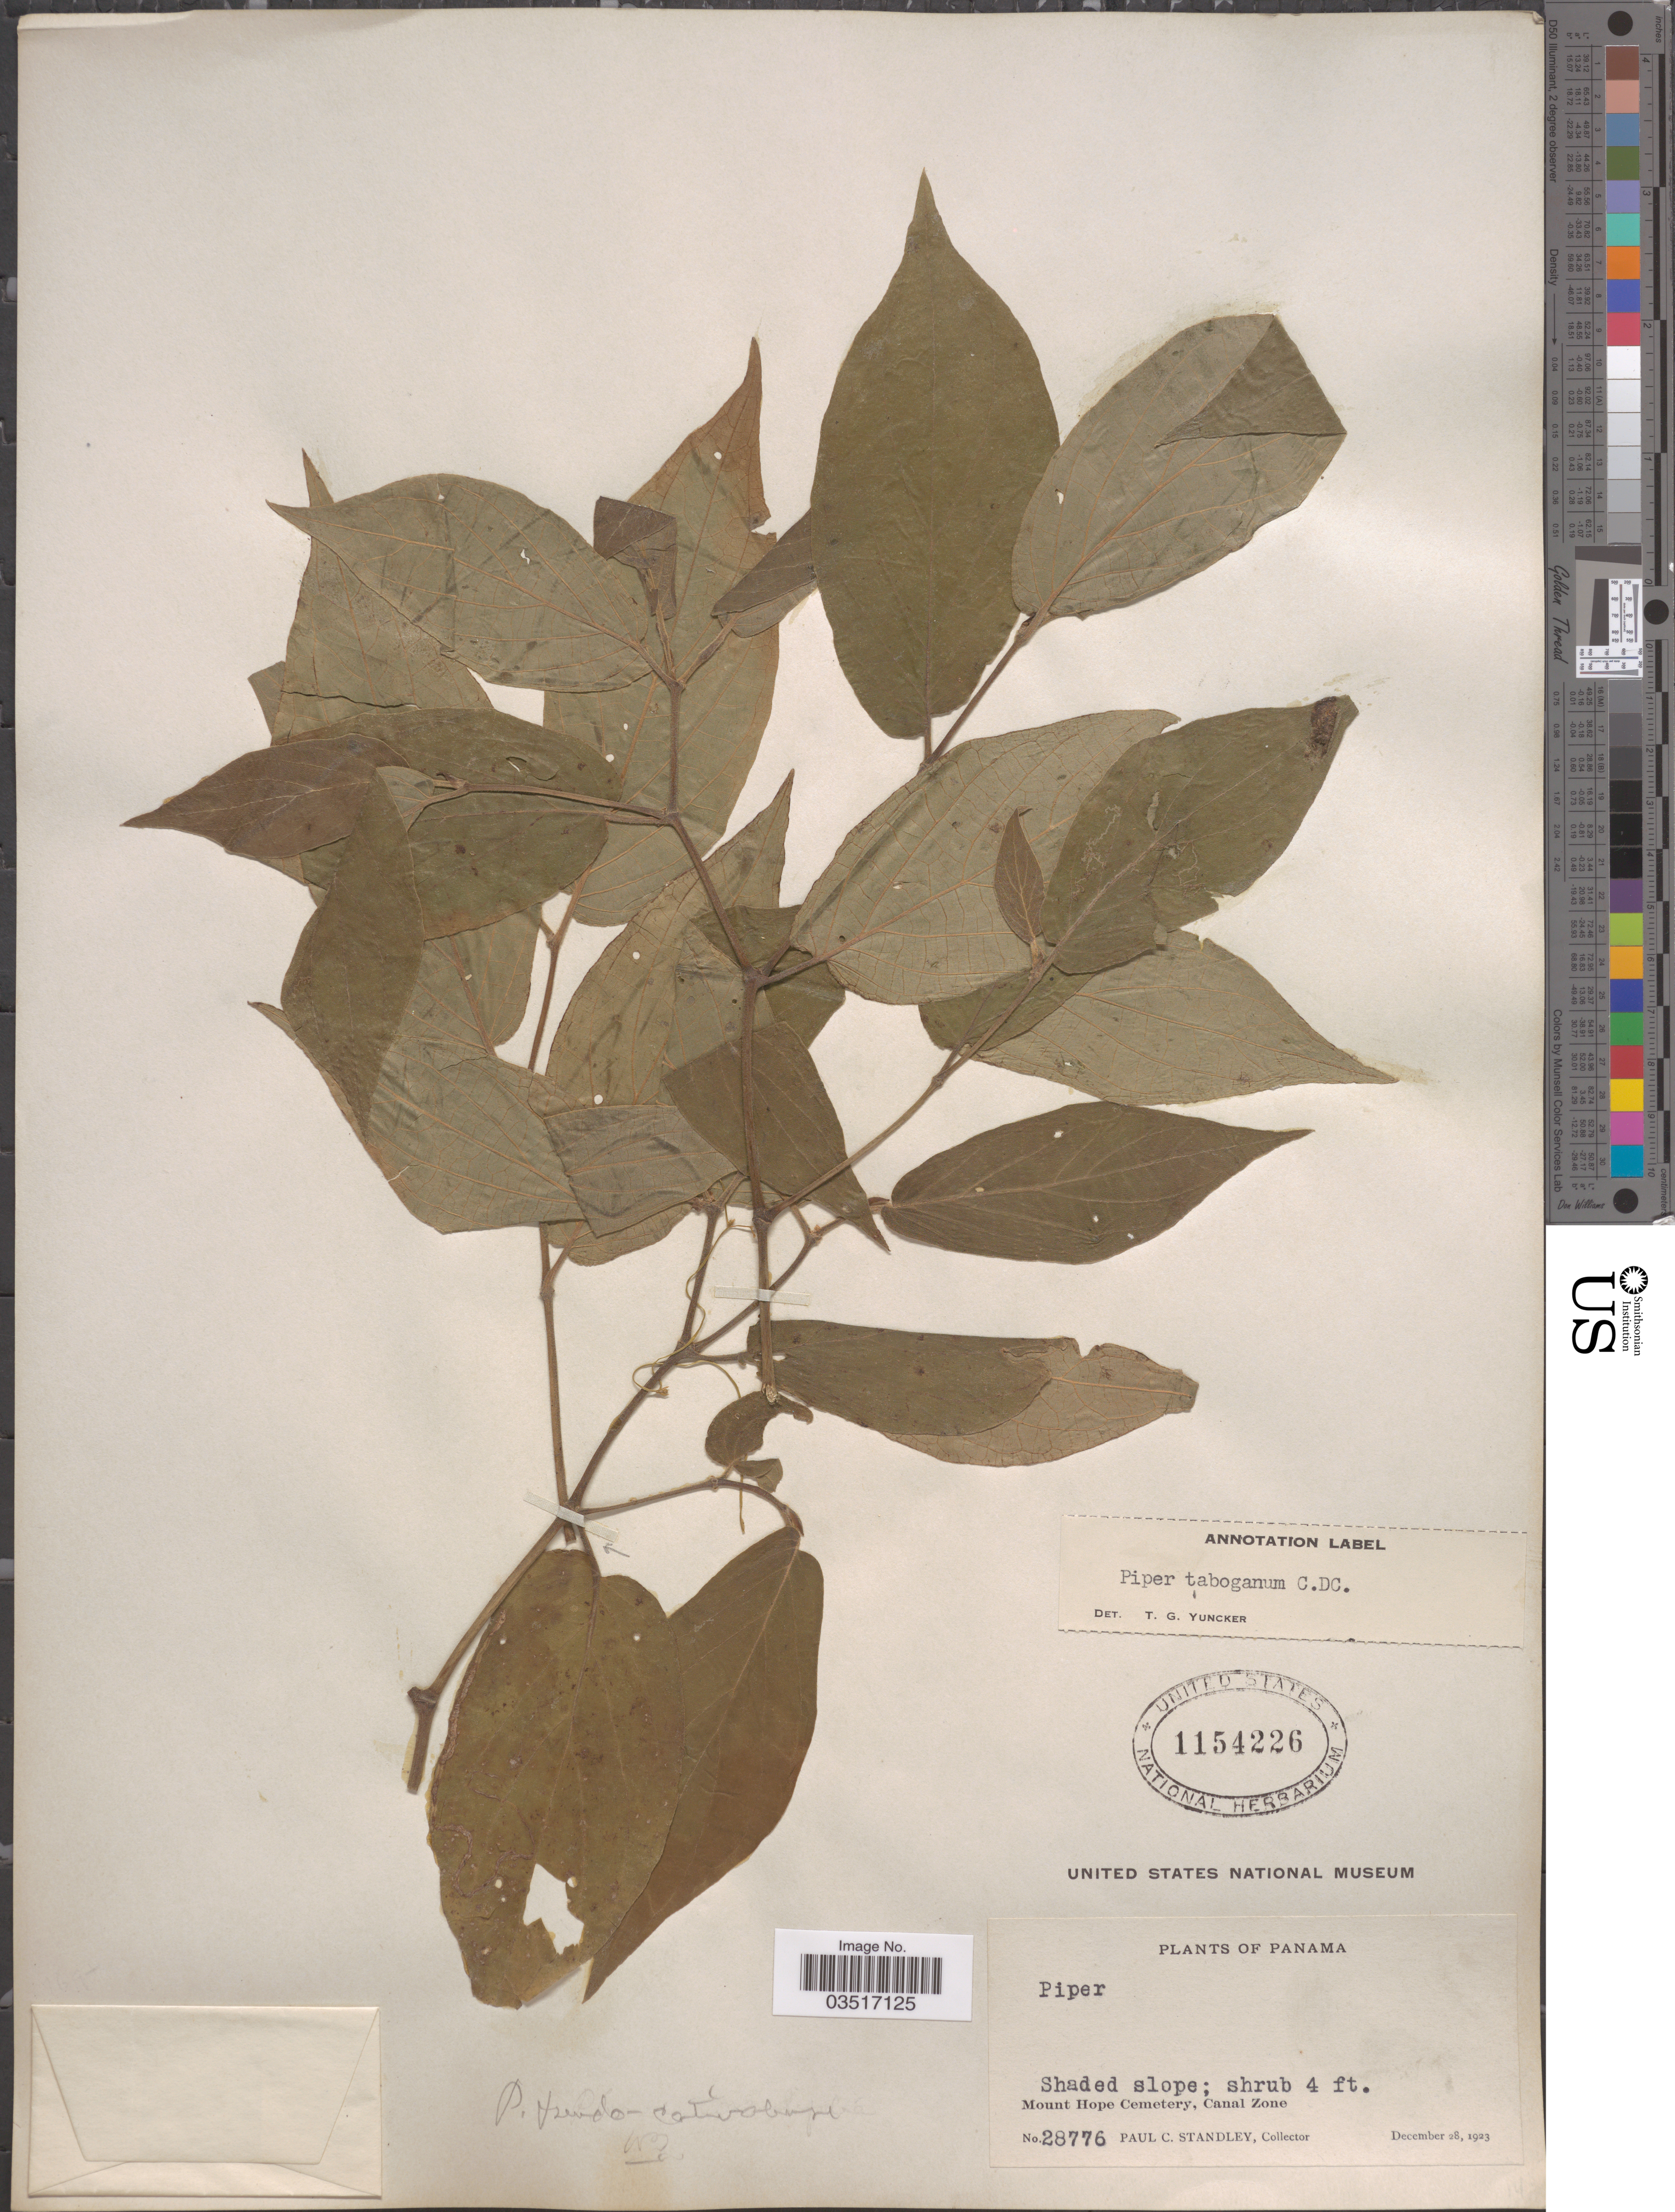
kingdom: Plantae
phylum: Tracheophyta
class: Magnoliopsida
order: Piperales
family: Piperaceae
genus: Piper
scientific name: Piper taboganum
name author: C. DC.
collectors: P. C. Standley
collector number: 28776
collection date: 1923-12-28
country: Panama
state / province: Colón / Panamá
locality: Mount Hope Cemetery, Canal Zone.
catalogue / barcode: US 1154226